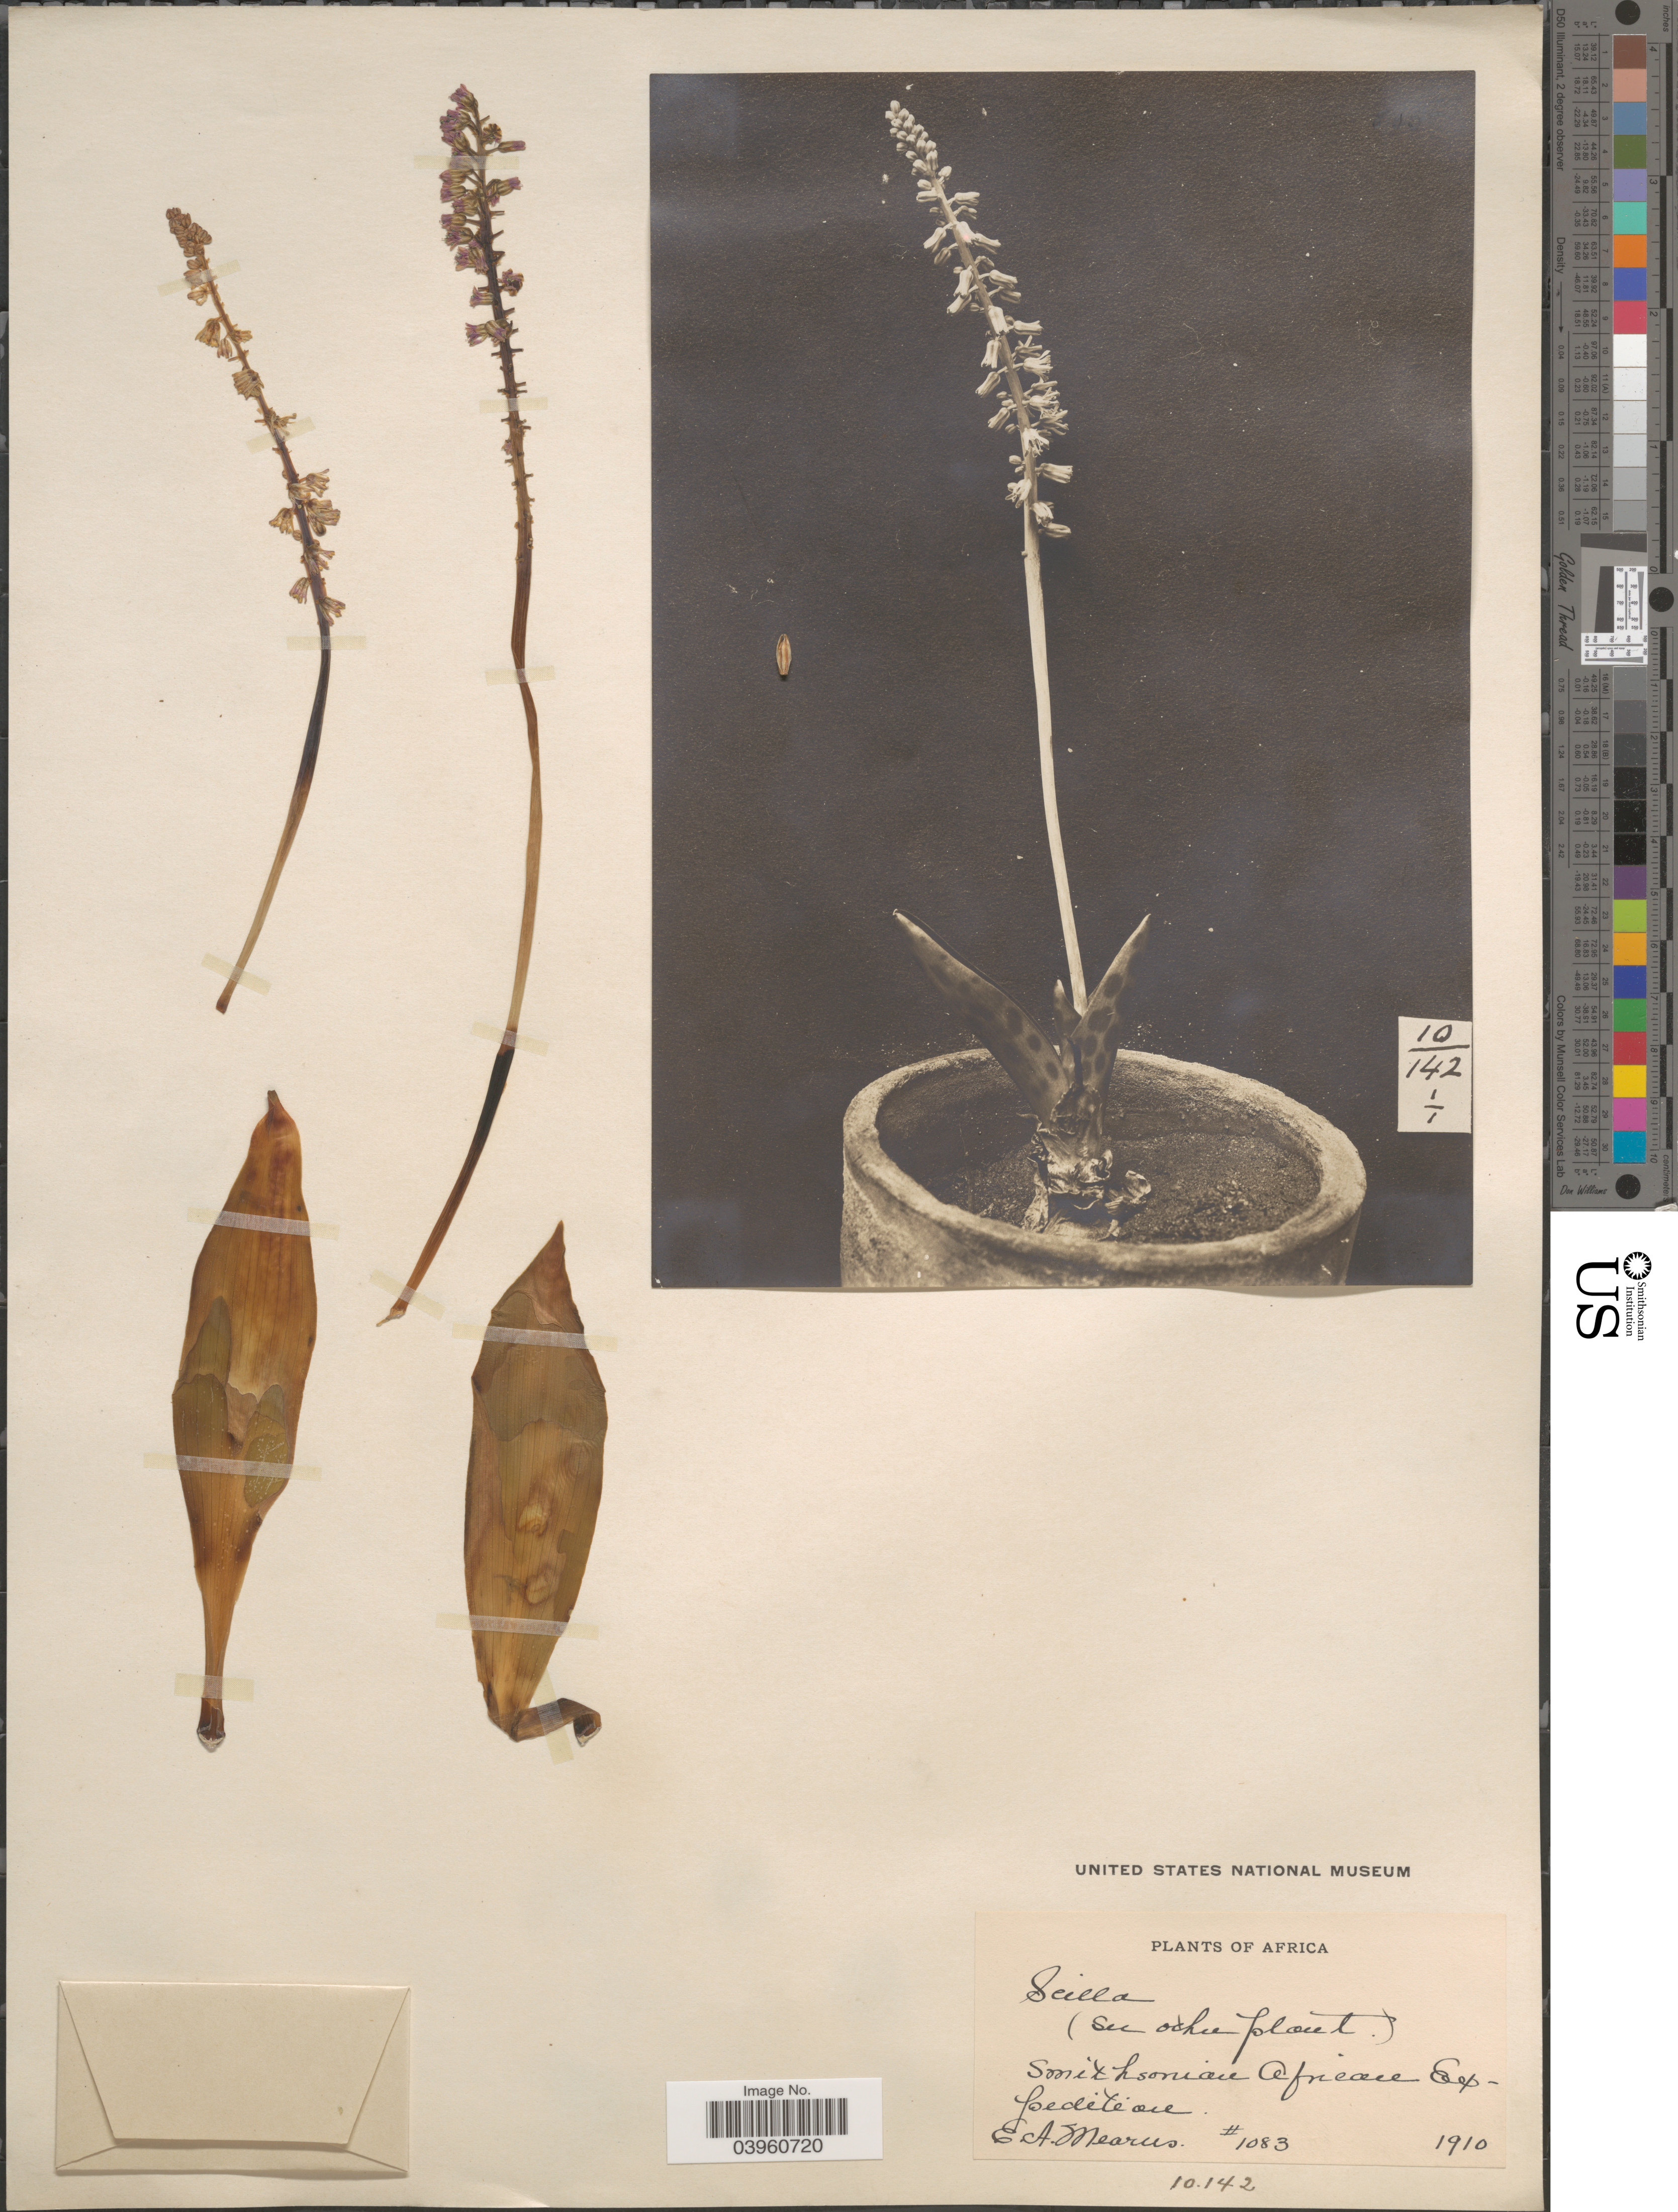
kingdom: Plantae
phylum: Tracheophyta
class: Liliopsida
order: Asparagales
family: Asparagaceae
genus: Scilla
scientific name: Scilla sp.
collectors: E. A. Mearns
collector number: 1083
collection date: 1910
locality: Africa. Smithsonian African Expedition.